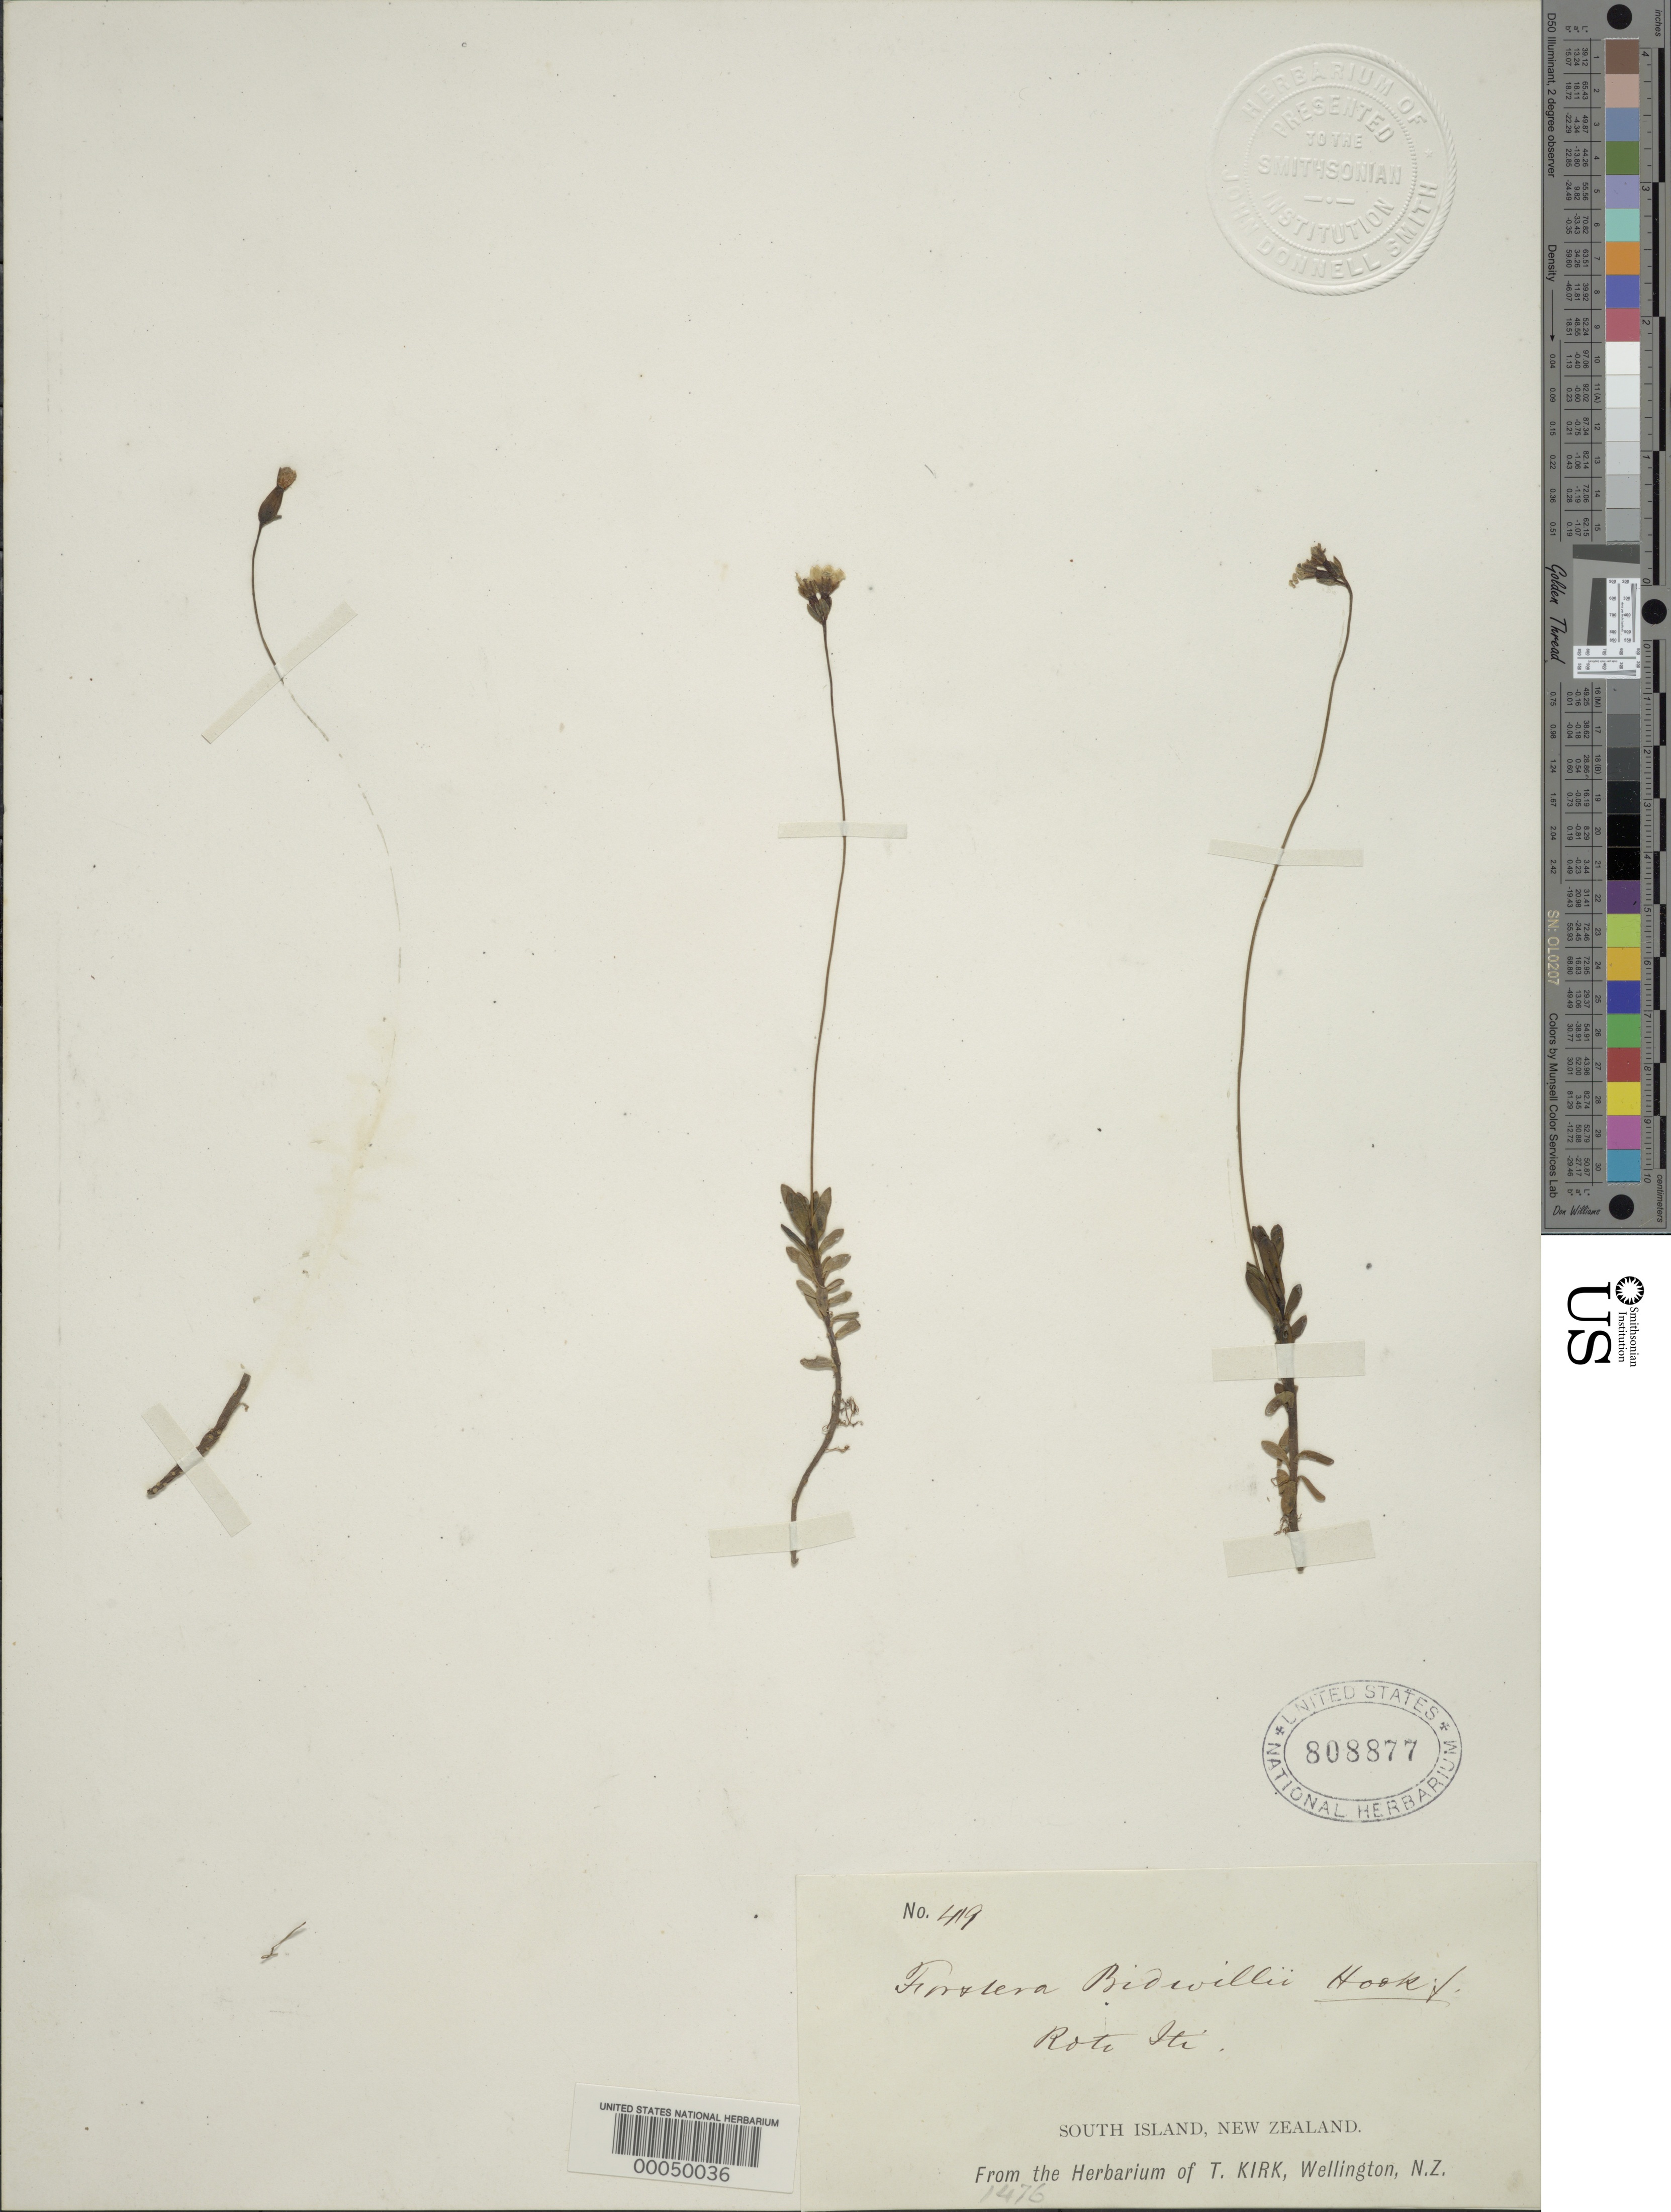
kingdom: Plantae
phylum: Tracheophyta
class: Magnoliopsida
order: Asterales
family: Stylidiaceae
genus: Forstera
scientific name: Forstera bidwillii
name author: Hook. f.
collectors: ex herb. T. Kirk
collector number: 419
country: New Zealand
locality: South Island. Roti Iti [unsure placement]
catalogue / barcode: US 808877